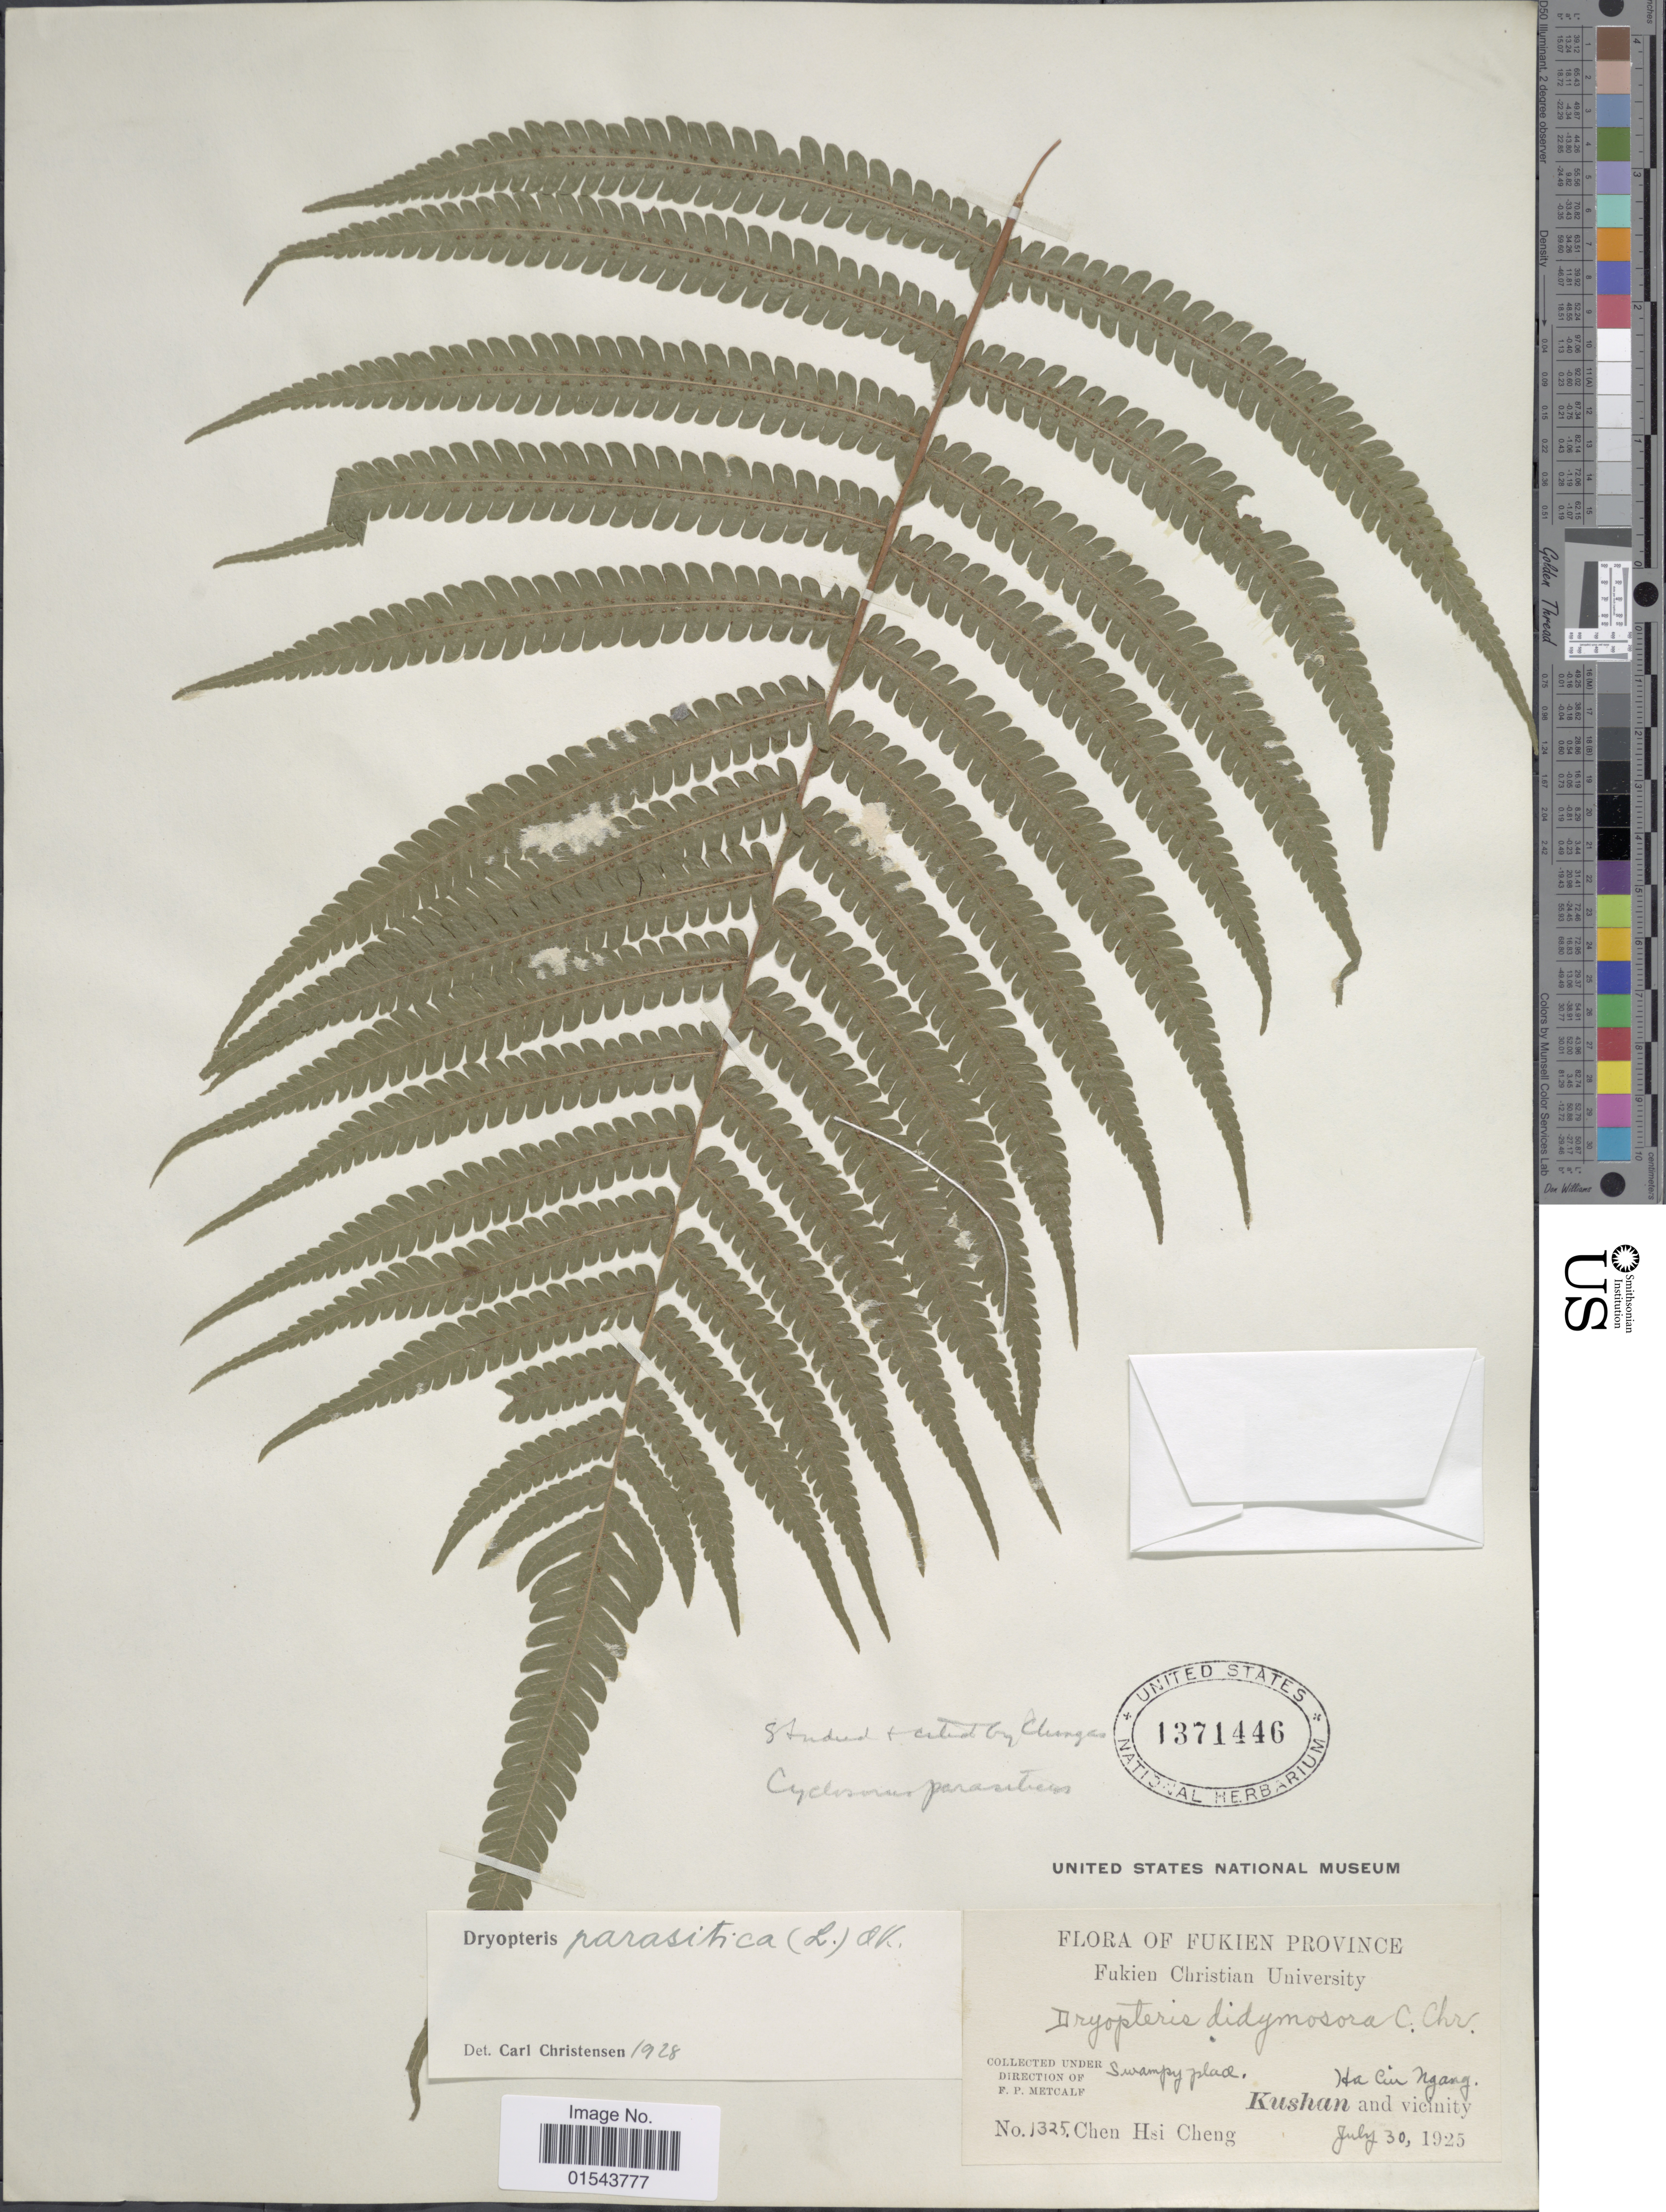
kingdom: Plantae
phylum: Tracheophyta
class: Polypodiopsida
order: Polypodiales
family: Thelypteridaceae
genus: Christella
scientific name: Christella parasitica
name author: (L.) H. Lév.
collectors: Chen Hsi Cheng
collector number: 1325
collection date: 1925-07-30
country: China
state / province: Fujian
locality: Ha Cui Ngnag. Kushan and vicinity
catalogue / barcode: US 137144